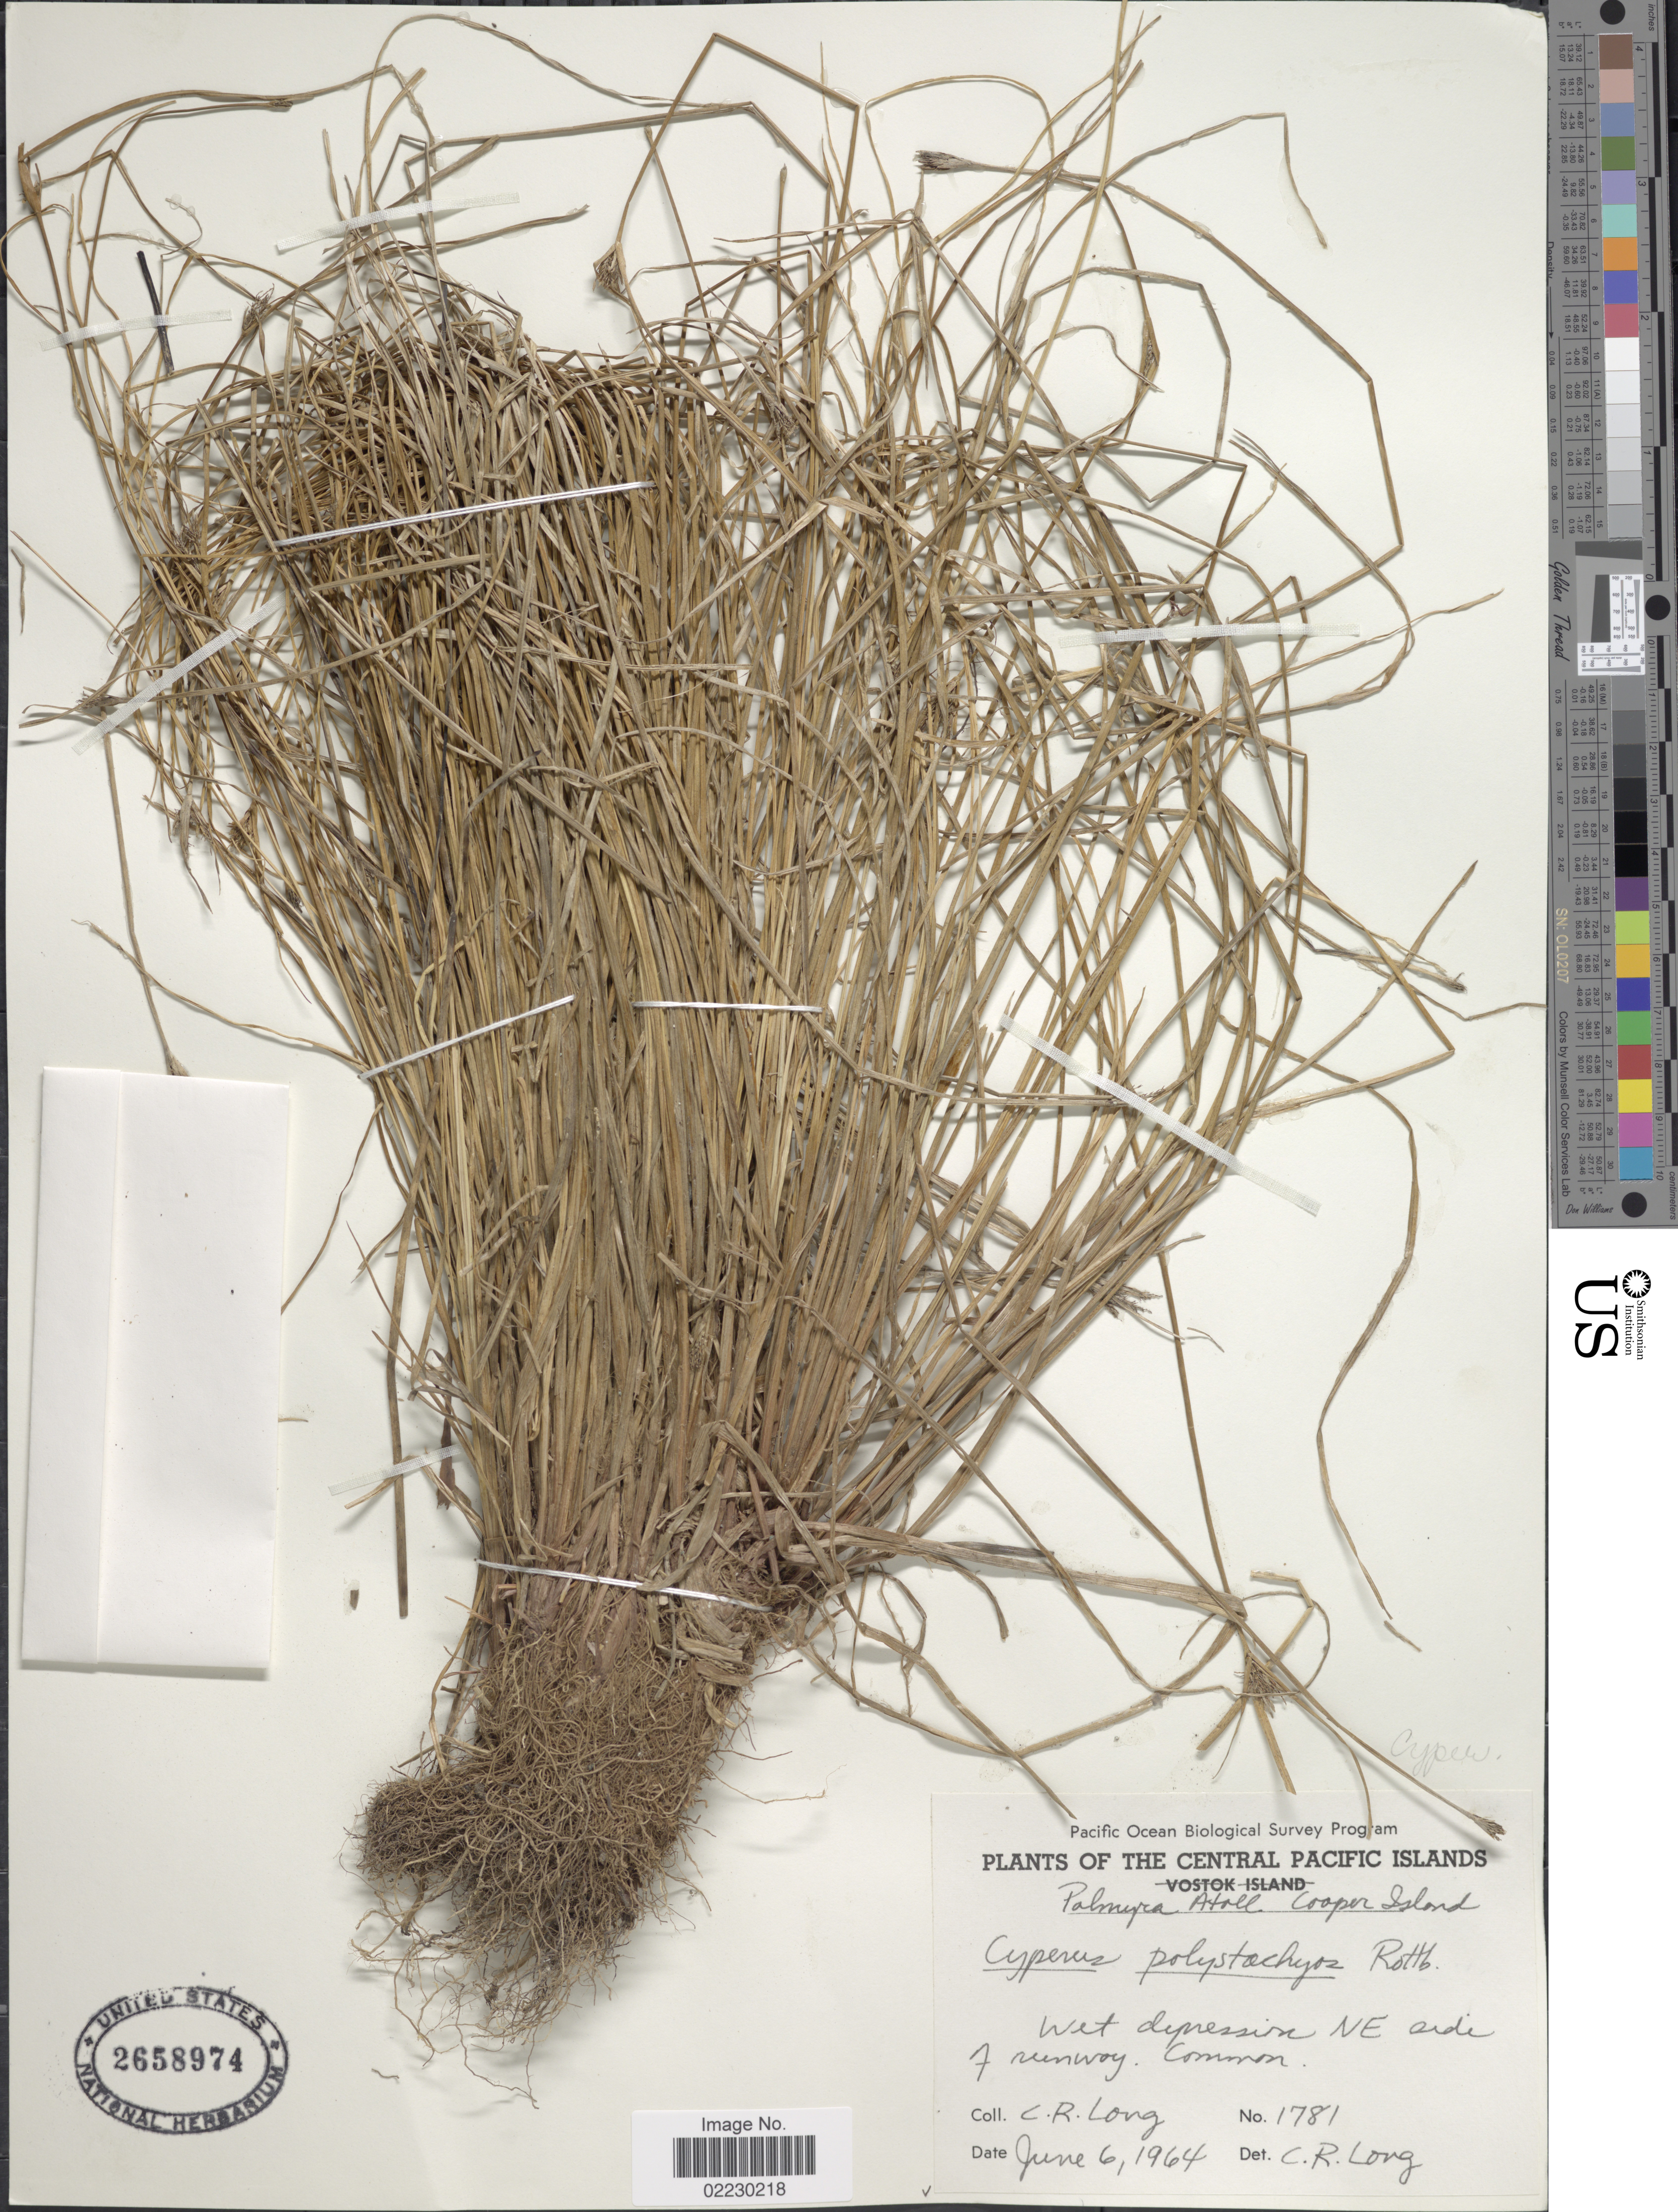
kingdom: Plantae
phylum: Tracheophyta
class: Liliopsida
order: Poales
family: Cyperaceae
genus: Cyperus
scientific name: Cyperus polystachyos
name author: Rottb.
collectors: C. R. Long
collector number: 1781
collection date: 1964-06-06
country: U.S. Administered Pacific Islands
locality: Central Pacific Islands, Pamuyra Atoll, Cooper Island, wet depression NE are 7 runway [interpreted]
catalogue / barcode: US 2658974